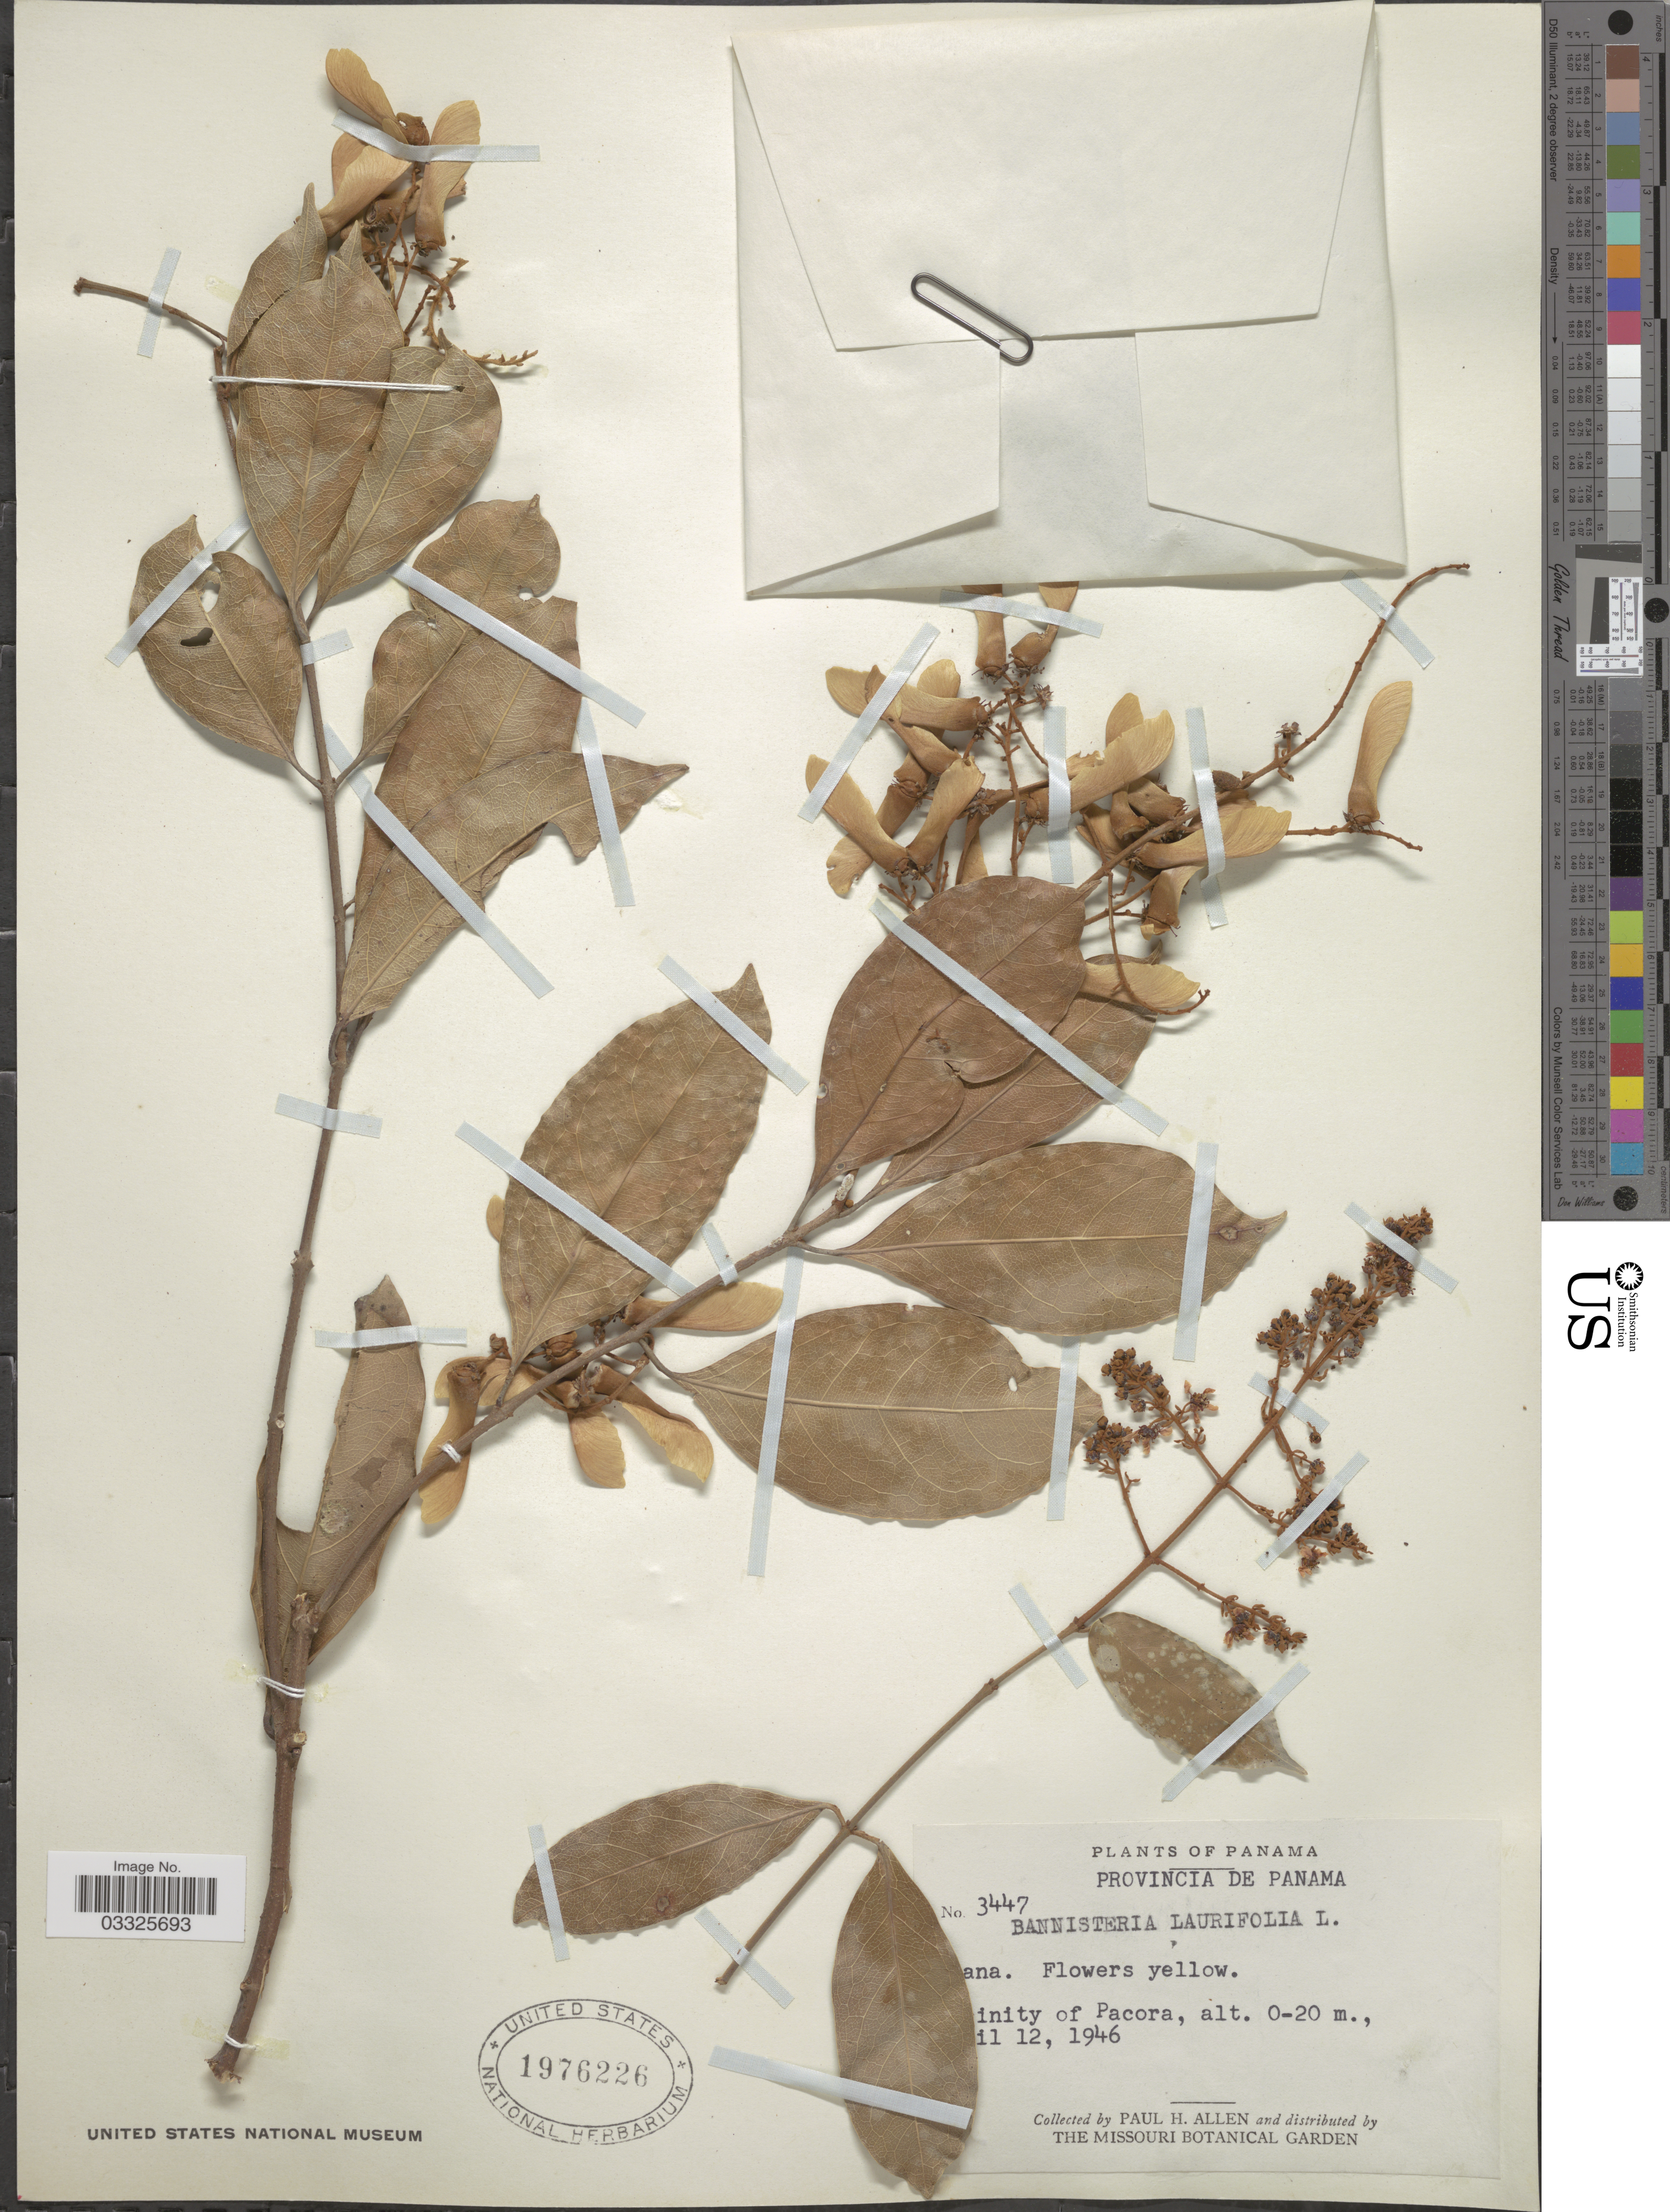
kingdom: Plantae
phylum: Tracheophyta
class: Magnoliopsida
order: Malpighiales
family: Malpighiaceae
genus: Heteropterys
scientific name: Heteropterys laurifolia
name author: (L.) A. Juss.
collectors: P. H. Allen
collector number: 3447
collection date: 1946-04-12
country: Panama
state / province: Panamá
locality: Vicinity of Pacora.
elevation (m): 0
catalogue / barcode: US 1976226